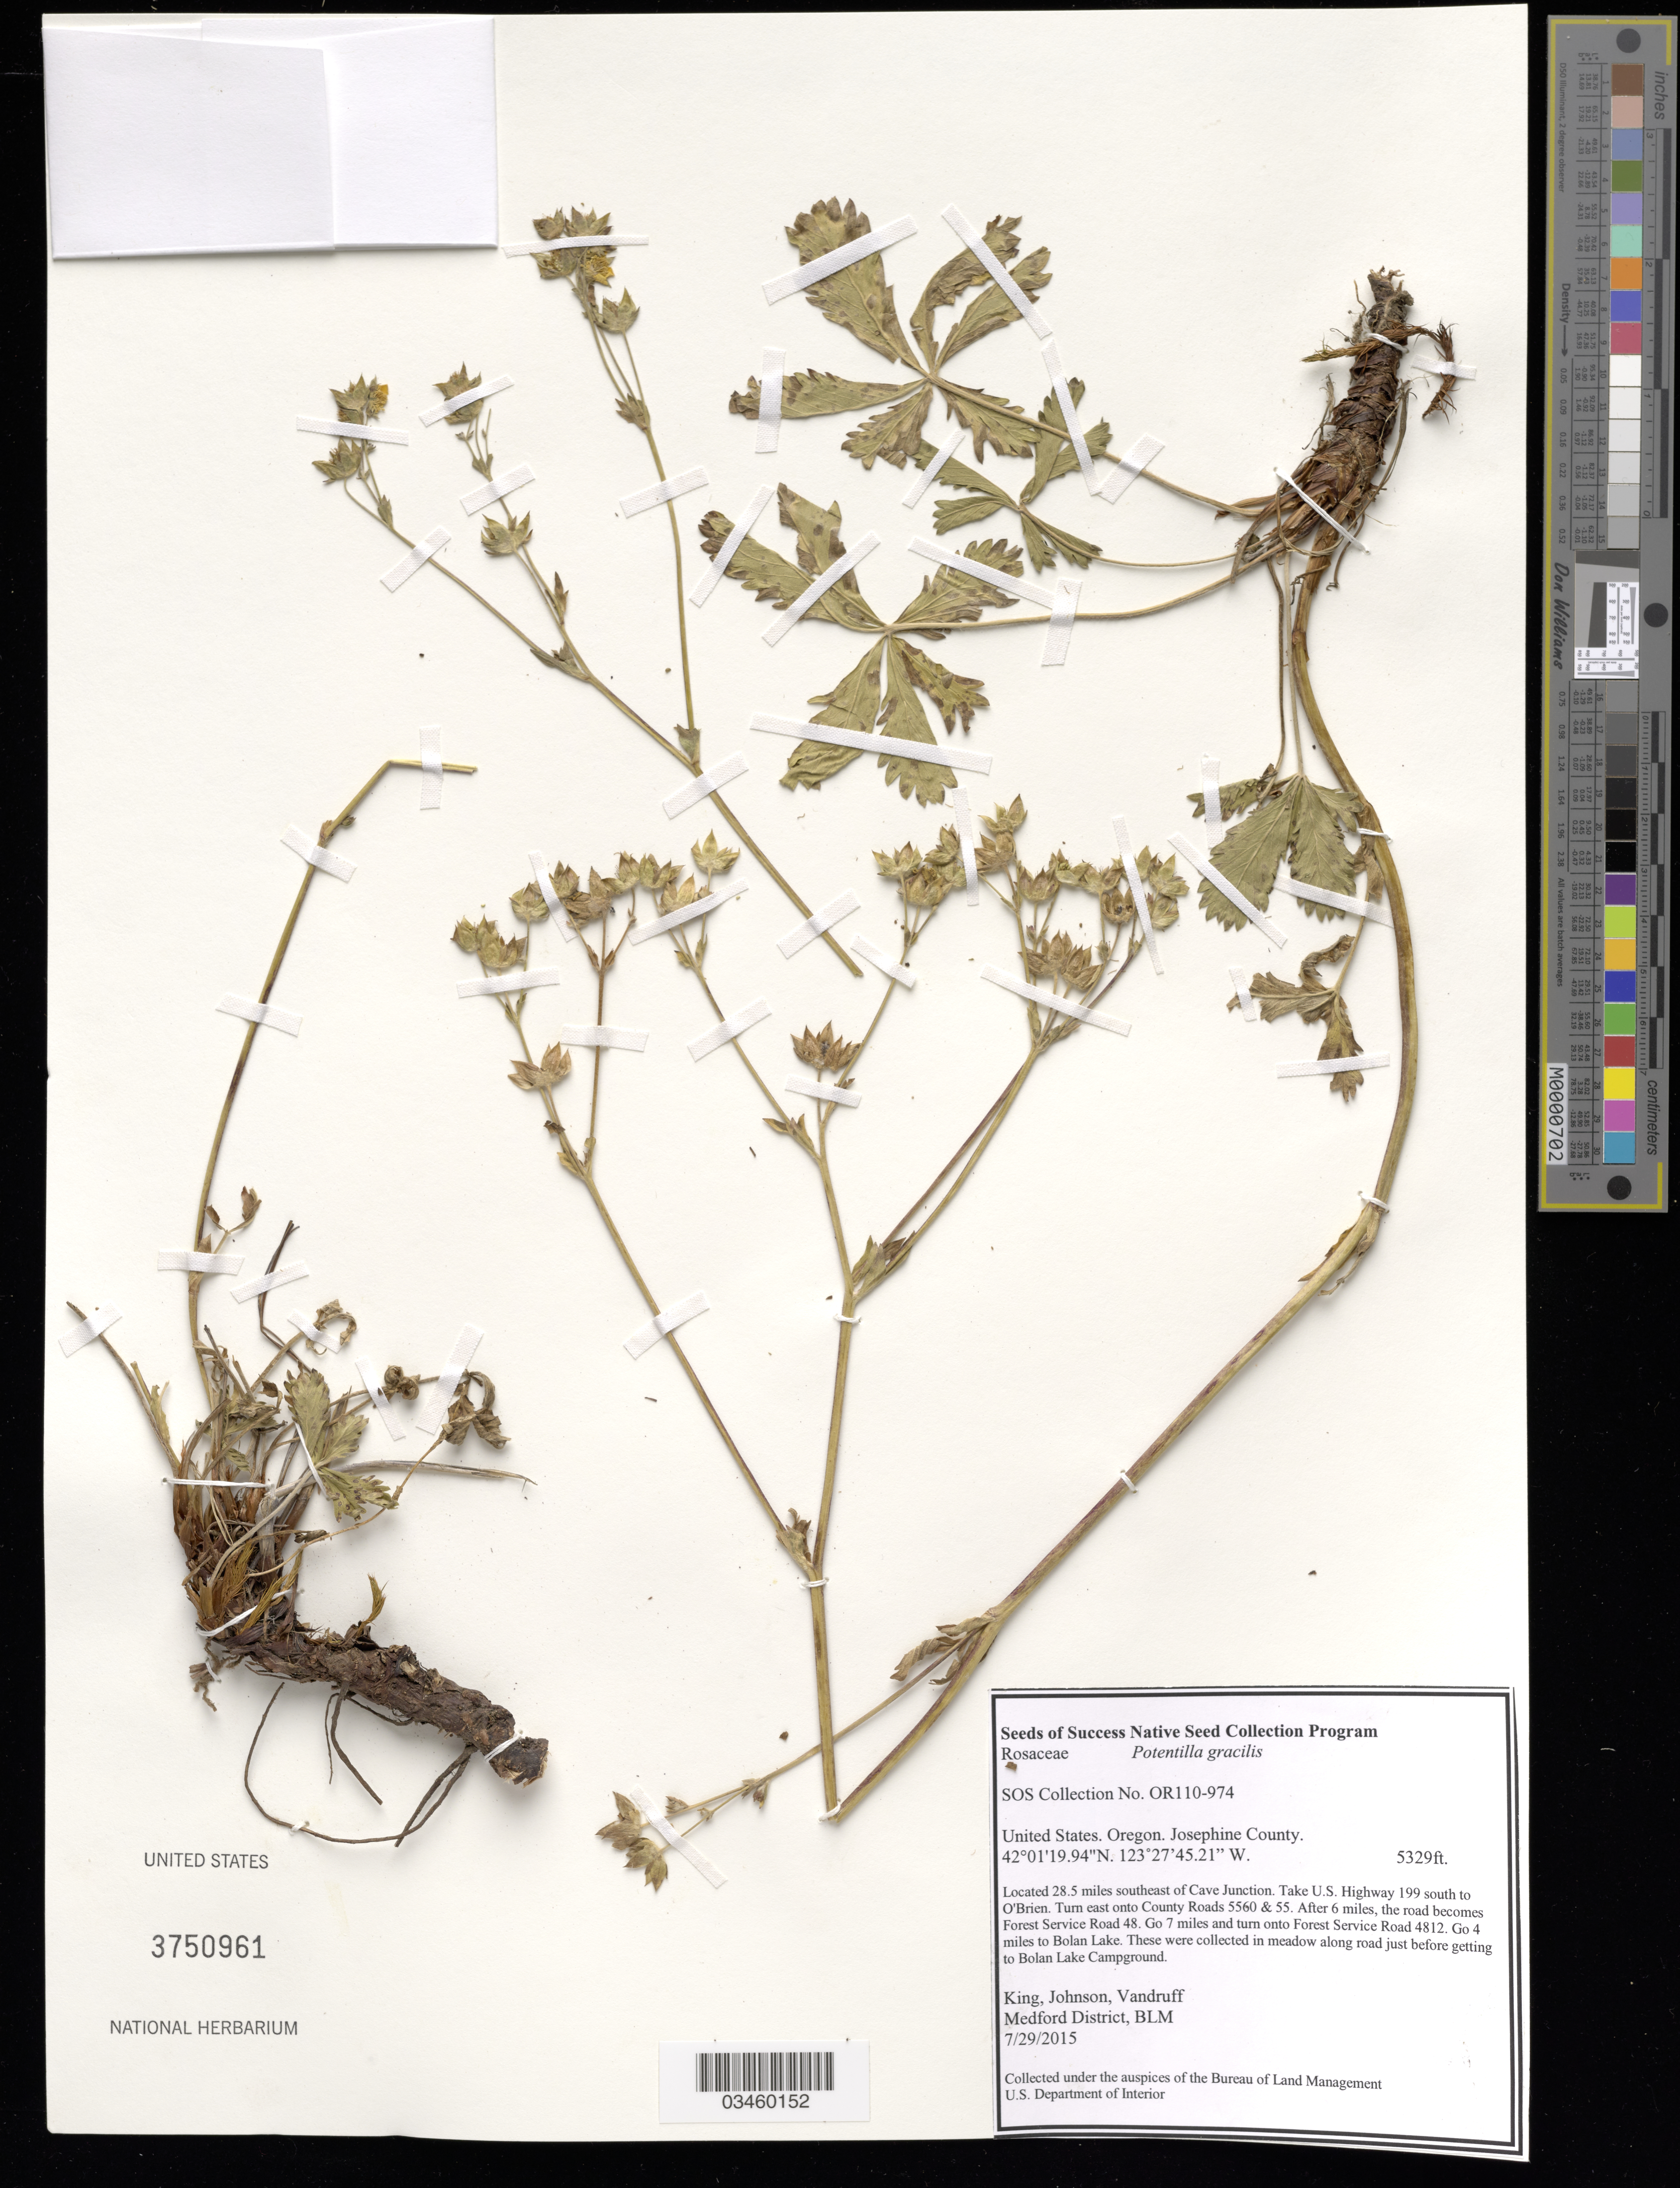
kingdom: Plantae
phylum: Tracheophyta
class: Magnoliopsida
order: Rosales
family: Rosaceae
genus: Potentilla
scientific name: Potentilla gracilis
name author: Douglas ex Hook.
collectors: King, --, -- Johnson & -. Vandruff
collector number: OR110-974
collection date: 2015-07-29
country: United States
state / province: Oregon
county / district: Josephine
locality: Bolan Lake, Meadow Beneath Lake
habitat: montane meadow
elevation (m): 1624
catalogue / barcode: US 3750961